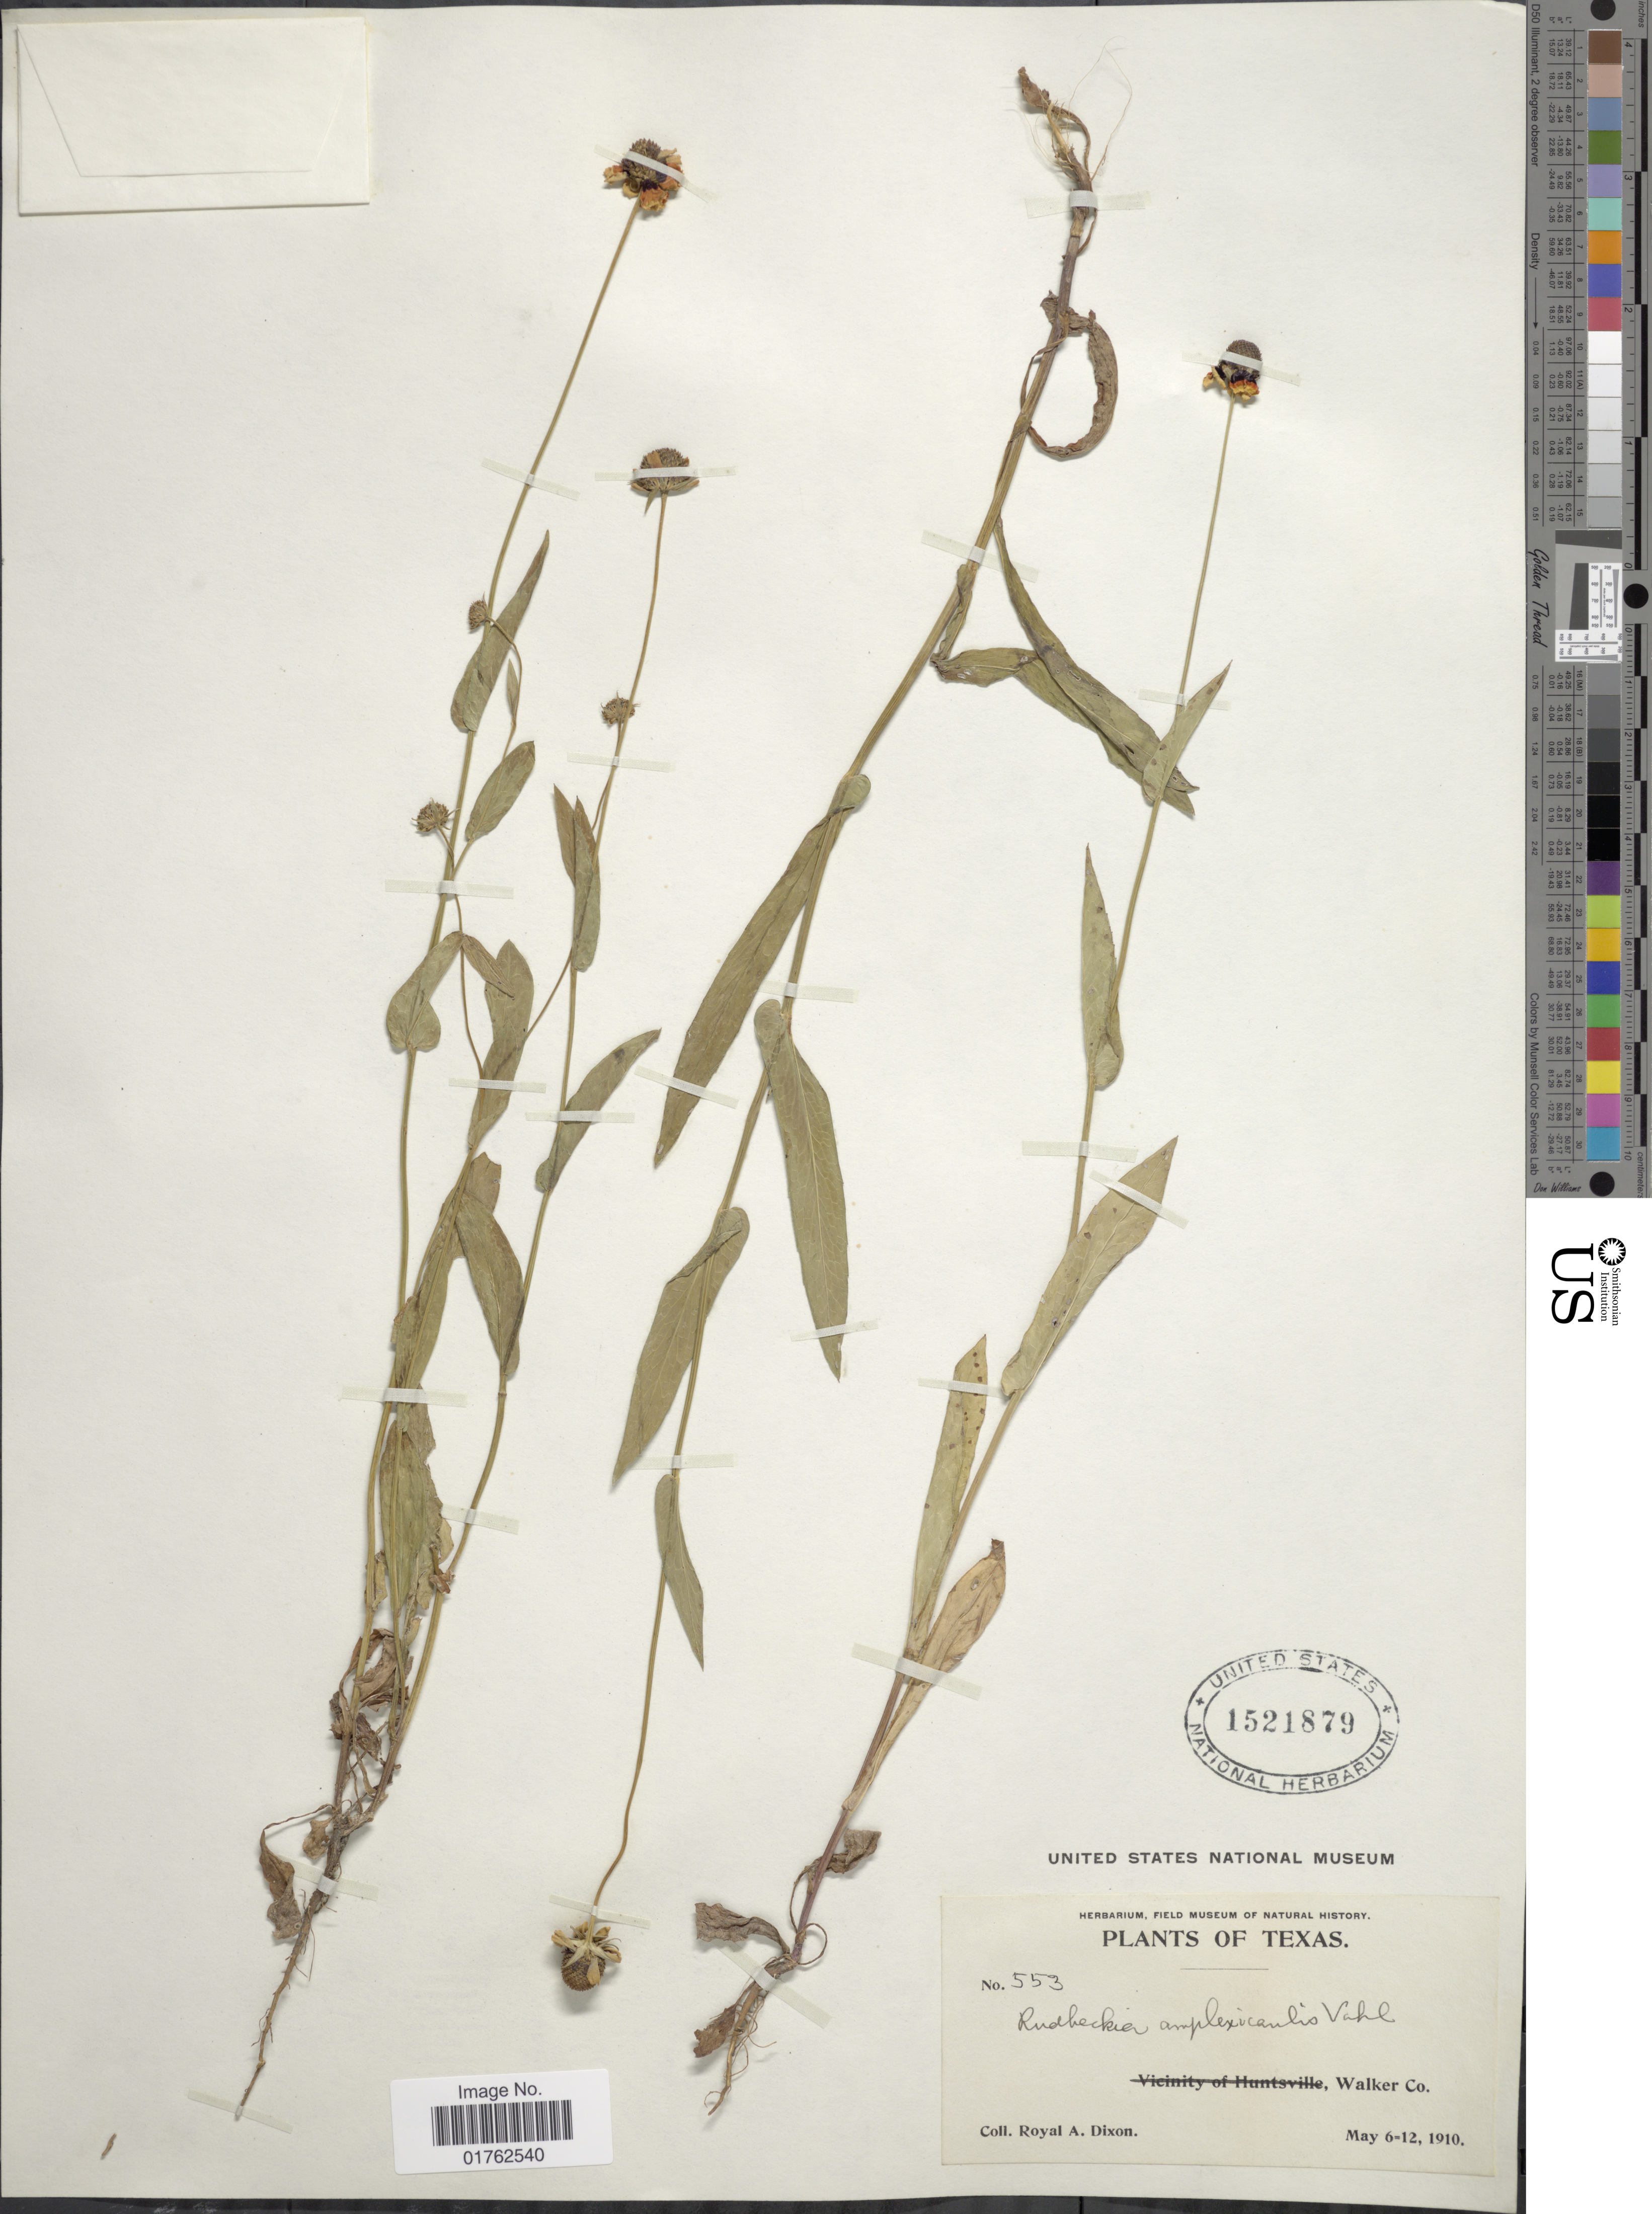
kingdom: Plantae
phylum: Tracheophyta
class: Magnoliopsida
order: Asterales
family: Asteraceae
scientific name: Dracopis amplexicaulis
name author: (Vahl) Cass.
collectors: R. A. Dixon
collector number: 553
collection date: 1910-05-06/1910-05-12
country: United States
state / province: Texas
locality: Walker Co.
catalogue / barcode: US 1521879